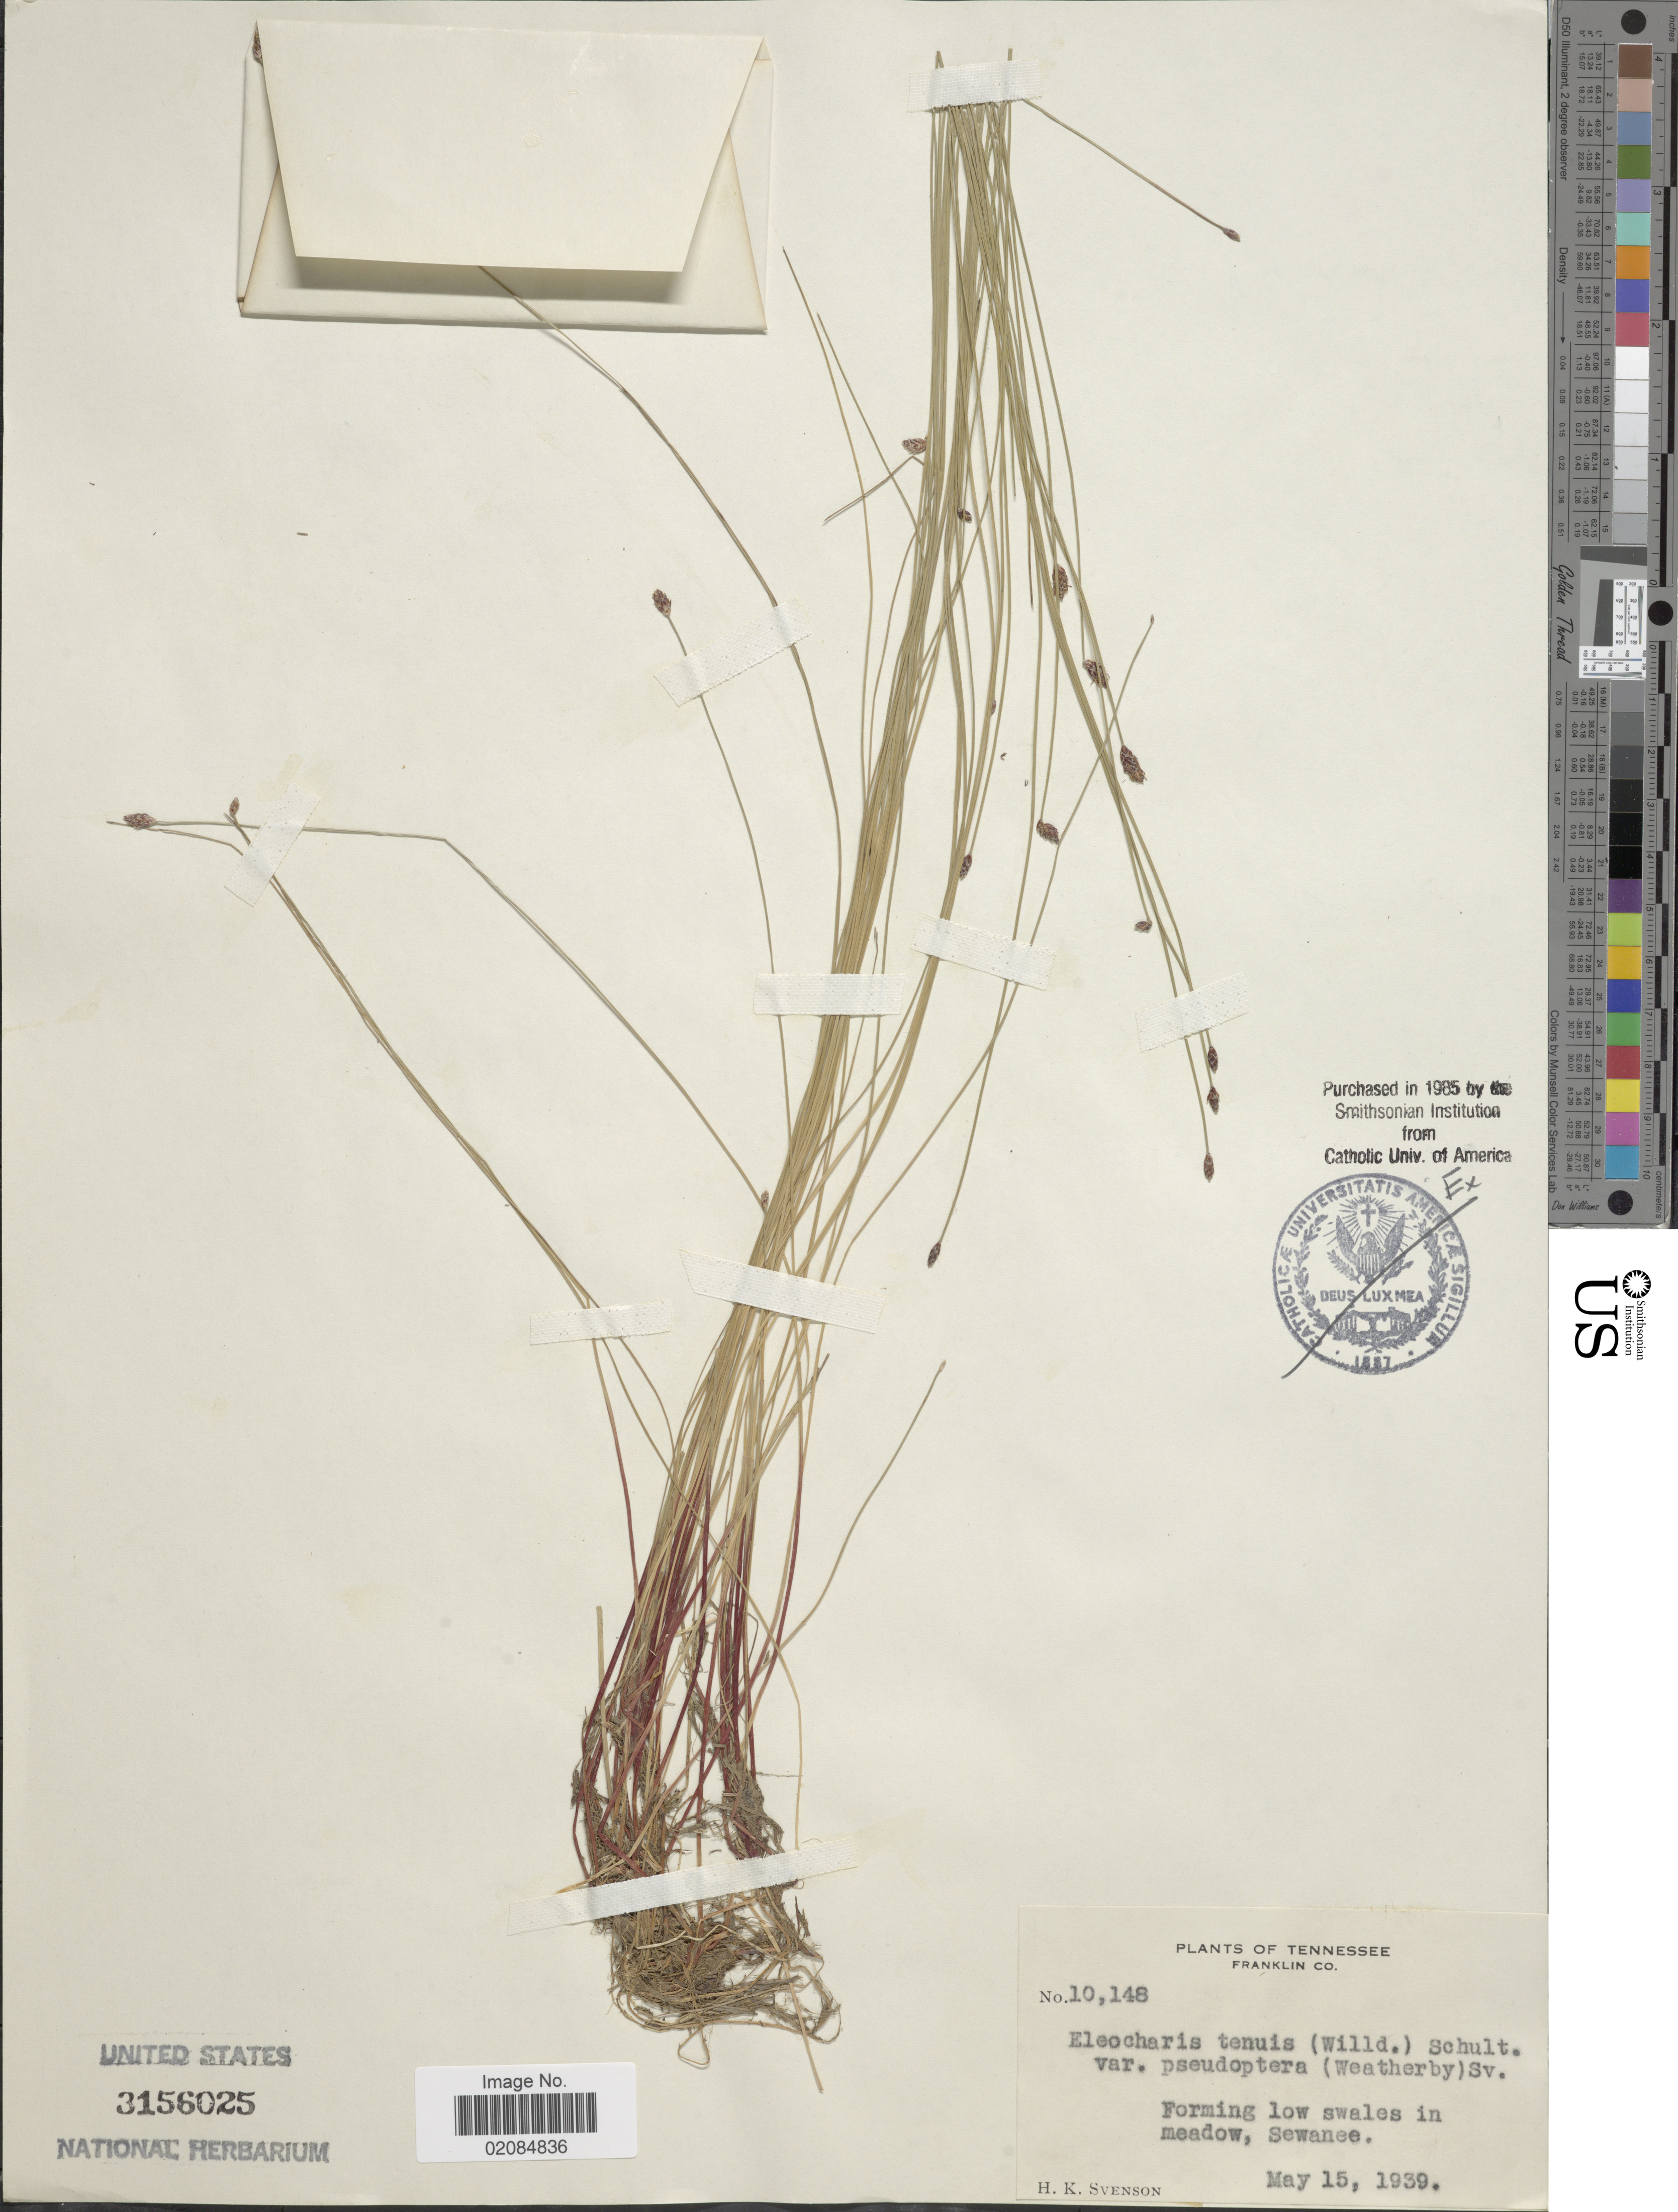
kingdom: Plantae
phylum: Tracheophyta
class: Liliopsida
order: Poales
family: Cyperaceae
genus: Eleocharis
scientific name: Eleocharis tenuis var. pseudoptera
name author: (Weath.) Svenson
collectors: H. K. Svenson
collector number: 10148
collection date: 1939-05-15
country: United States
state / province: Tennessee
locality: Franklin Co. Forming low swales in meadow, Sewanee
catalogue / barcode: US 3156025